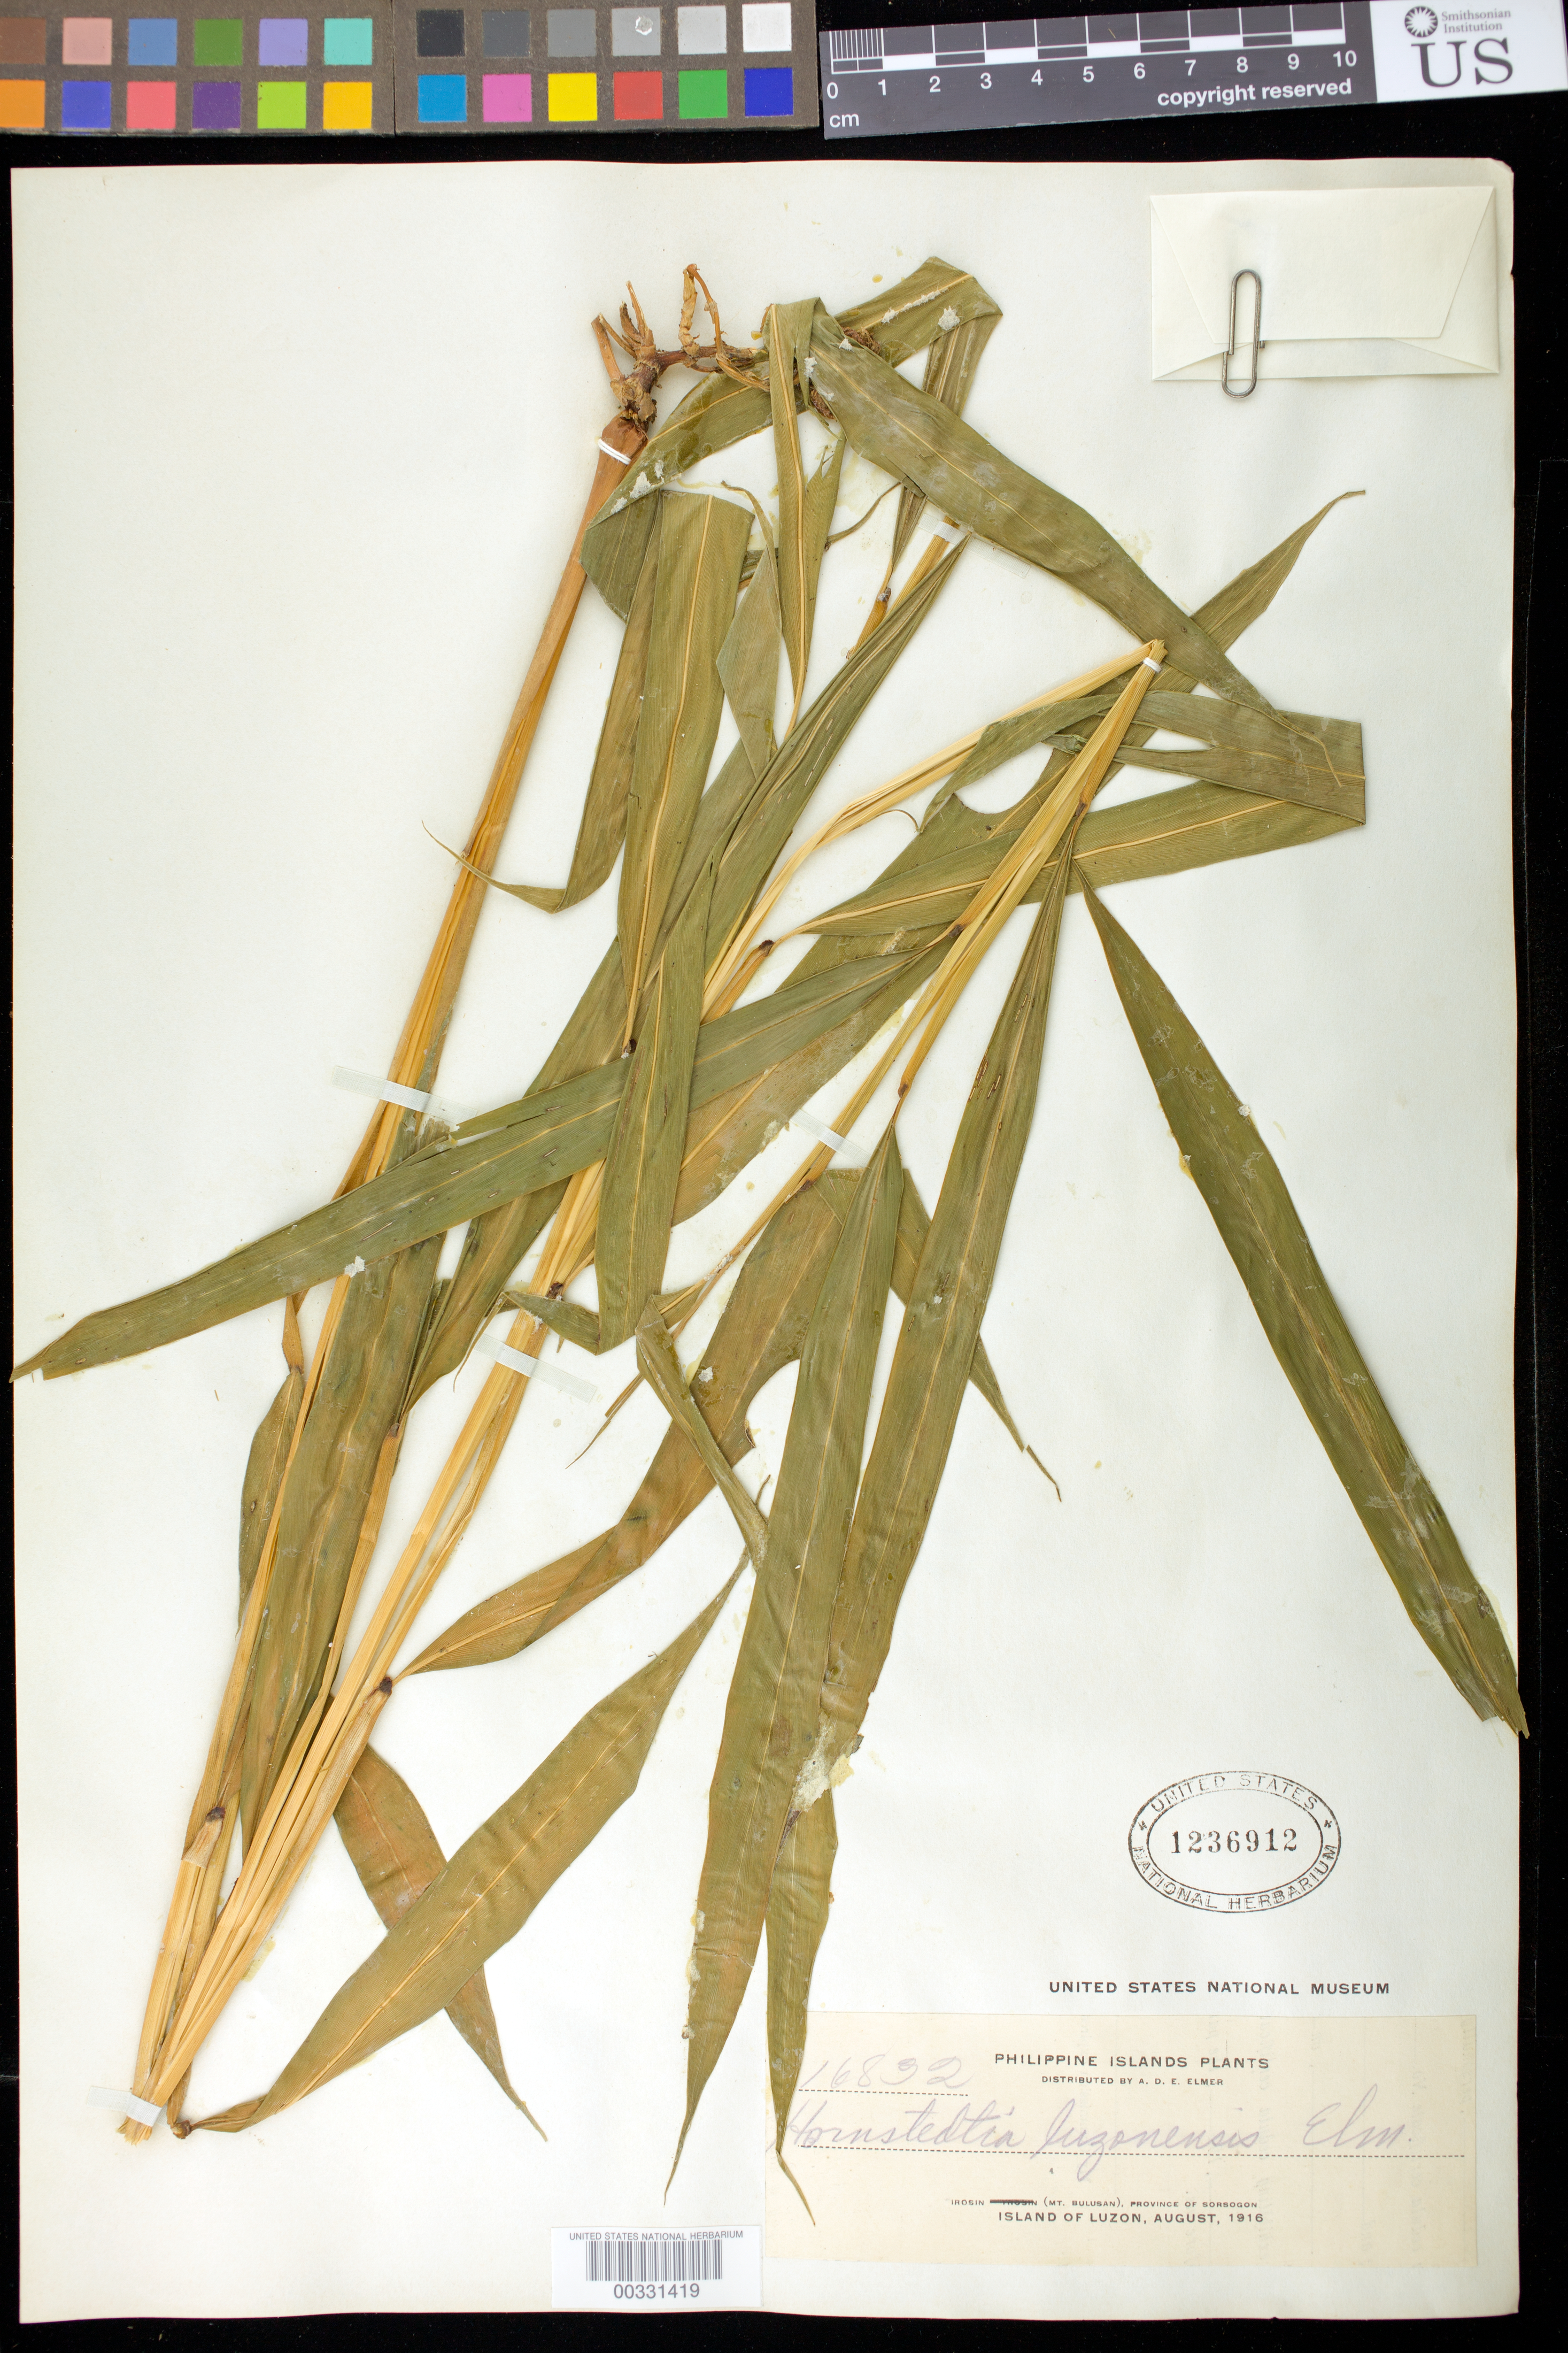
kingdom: Plantae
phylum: Tracheophyta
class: Liliopsida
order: Zingiberales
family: Zingiberaceae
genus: Amomum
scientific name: Amomum luzonense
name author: Elmer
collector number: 16832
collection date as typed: Aug 1916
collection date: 1916-08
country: Philippines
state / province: Bicol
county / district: Sorsogon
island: Luzon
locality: Irosin (Mt. Bulusan)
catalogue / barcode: US 1236912